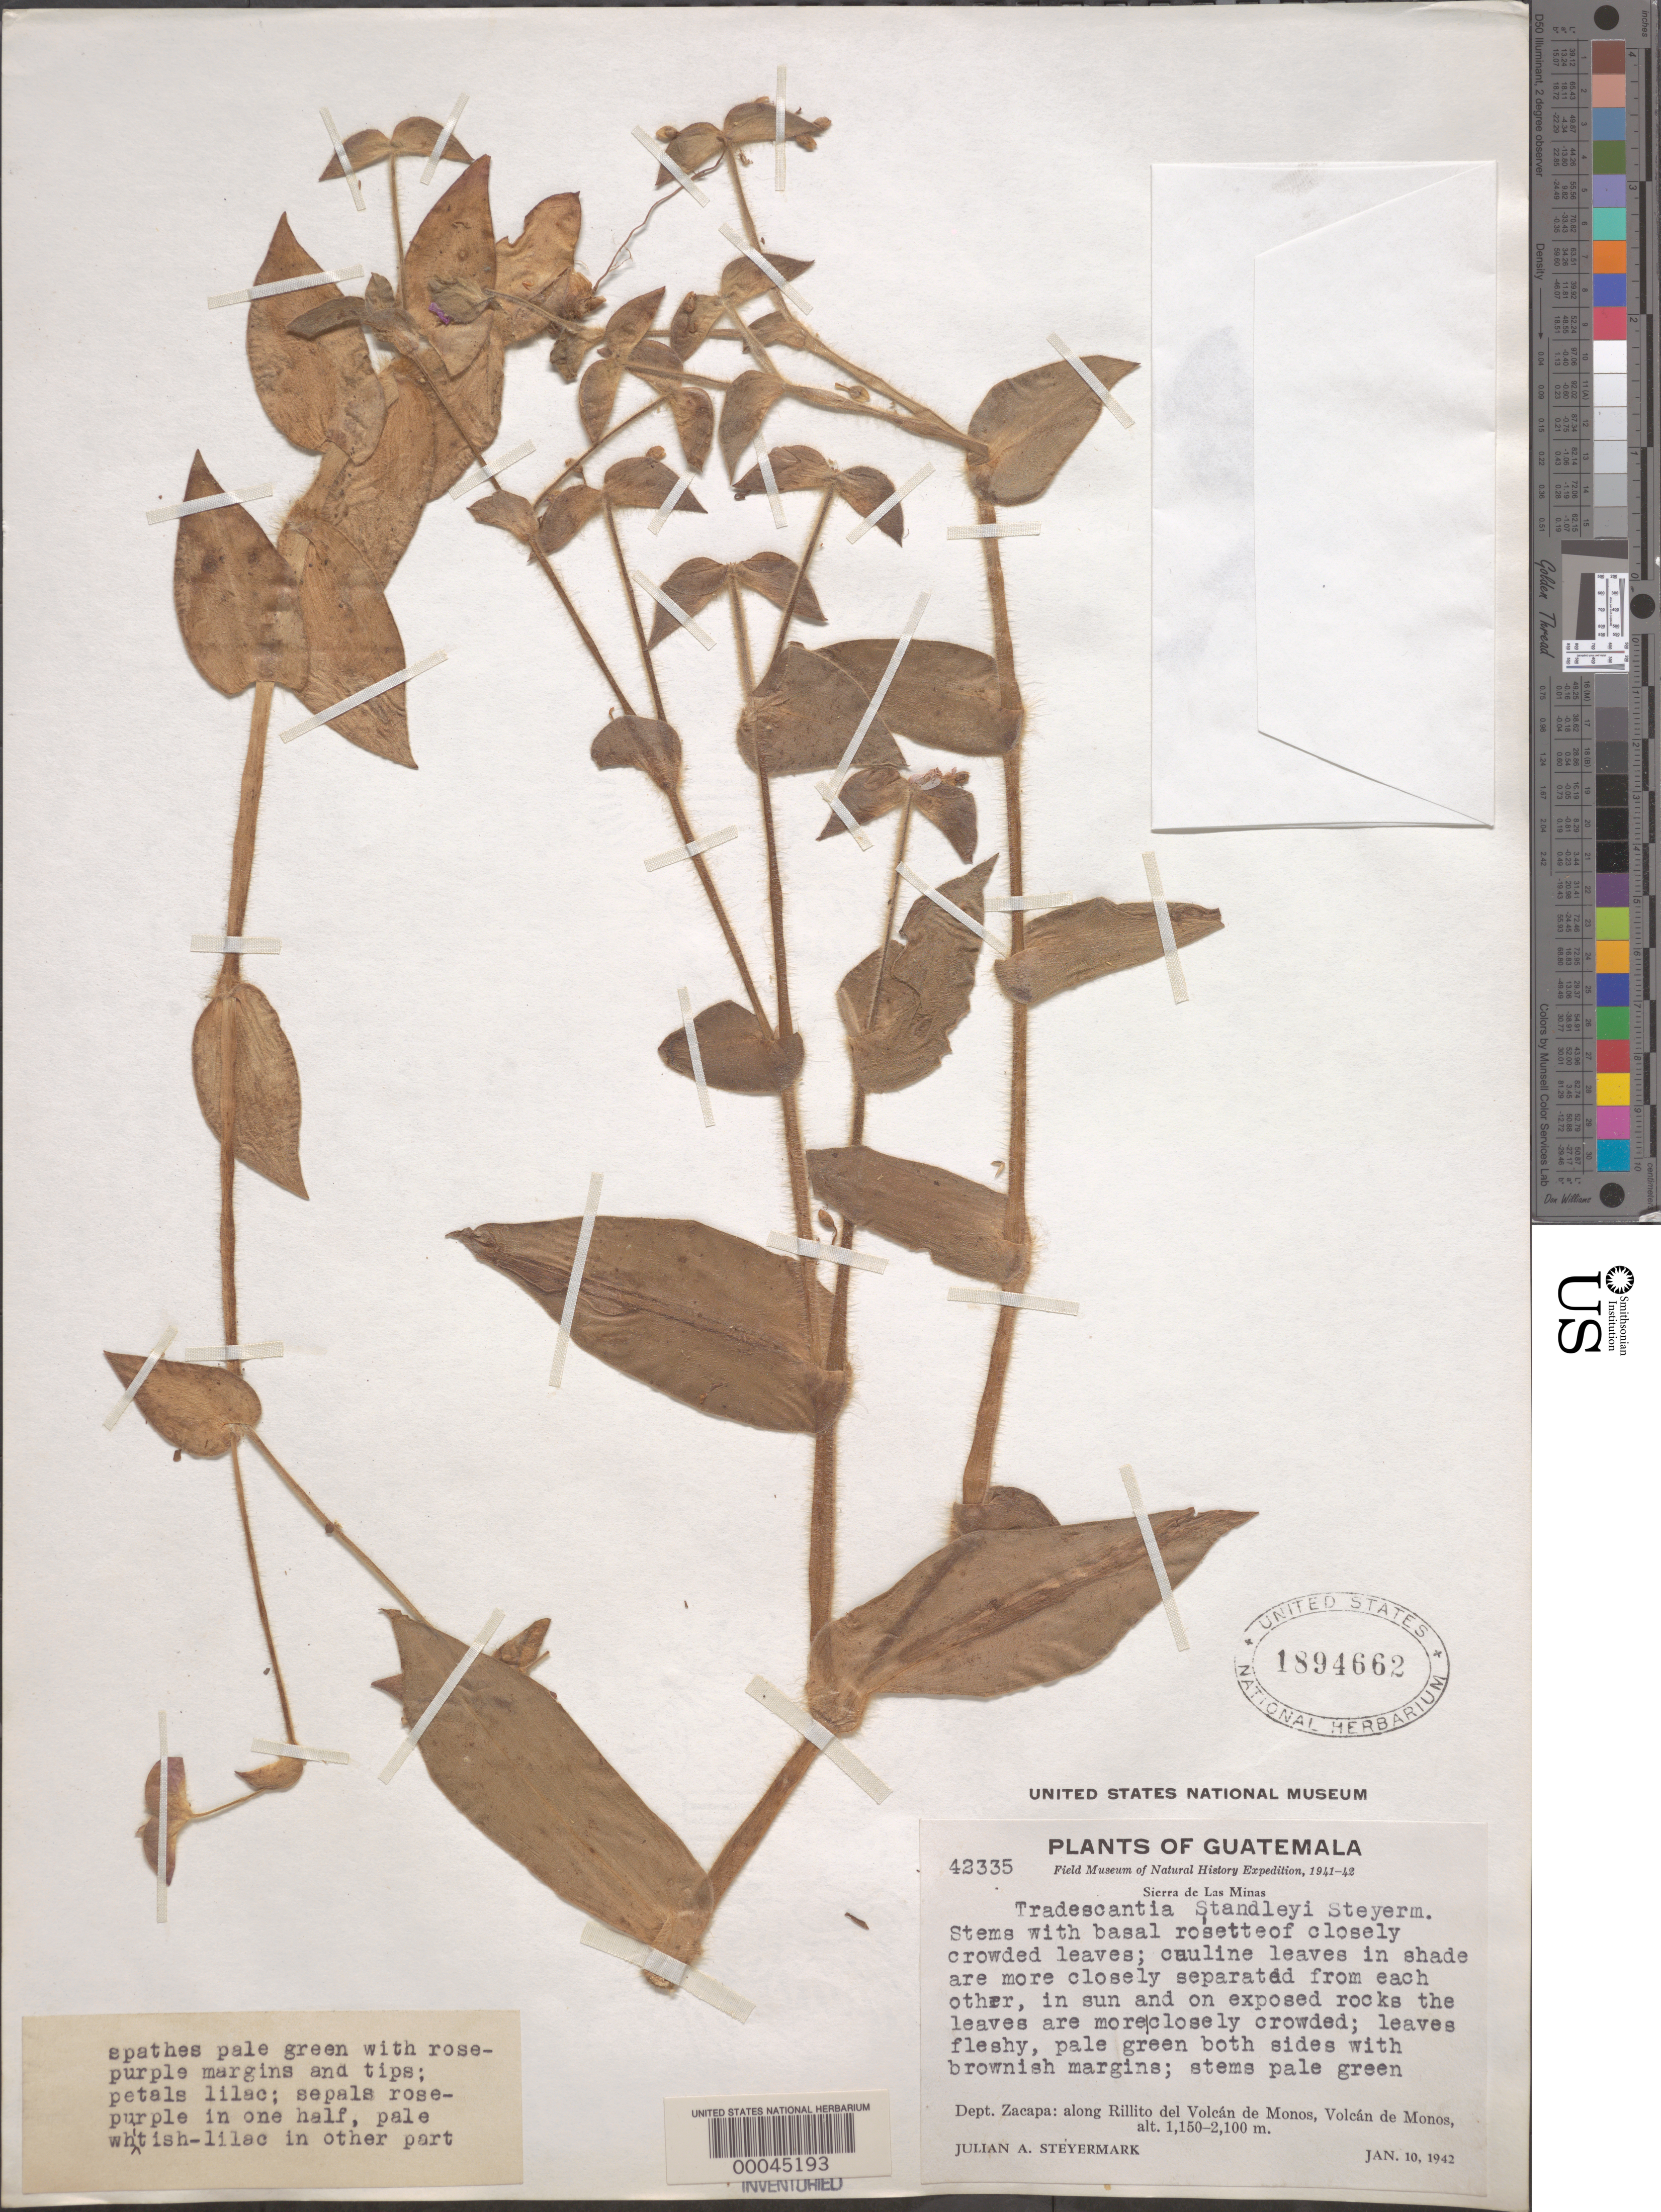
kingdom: Plantae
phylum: Tracheophyta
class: Liliopsida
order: Commelinales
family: Commelinaceae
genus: Tradescantia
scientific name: Tradescantia standleyi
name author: Steyerm.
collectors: J. Steyermark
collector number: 42335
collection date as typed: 10 Jan 1942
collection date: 1942-01-10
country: Guatemala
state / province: Zacapa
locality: Rillito del volcan de monos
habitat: Exposed rocks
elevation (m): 1150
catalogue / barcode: US 1894662